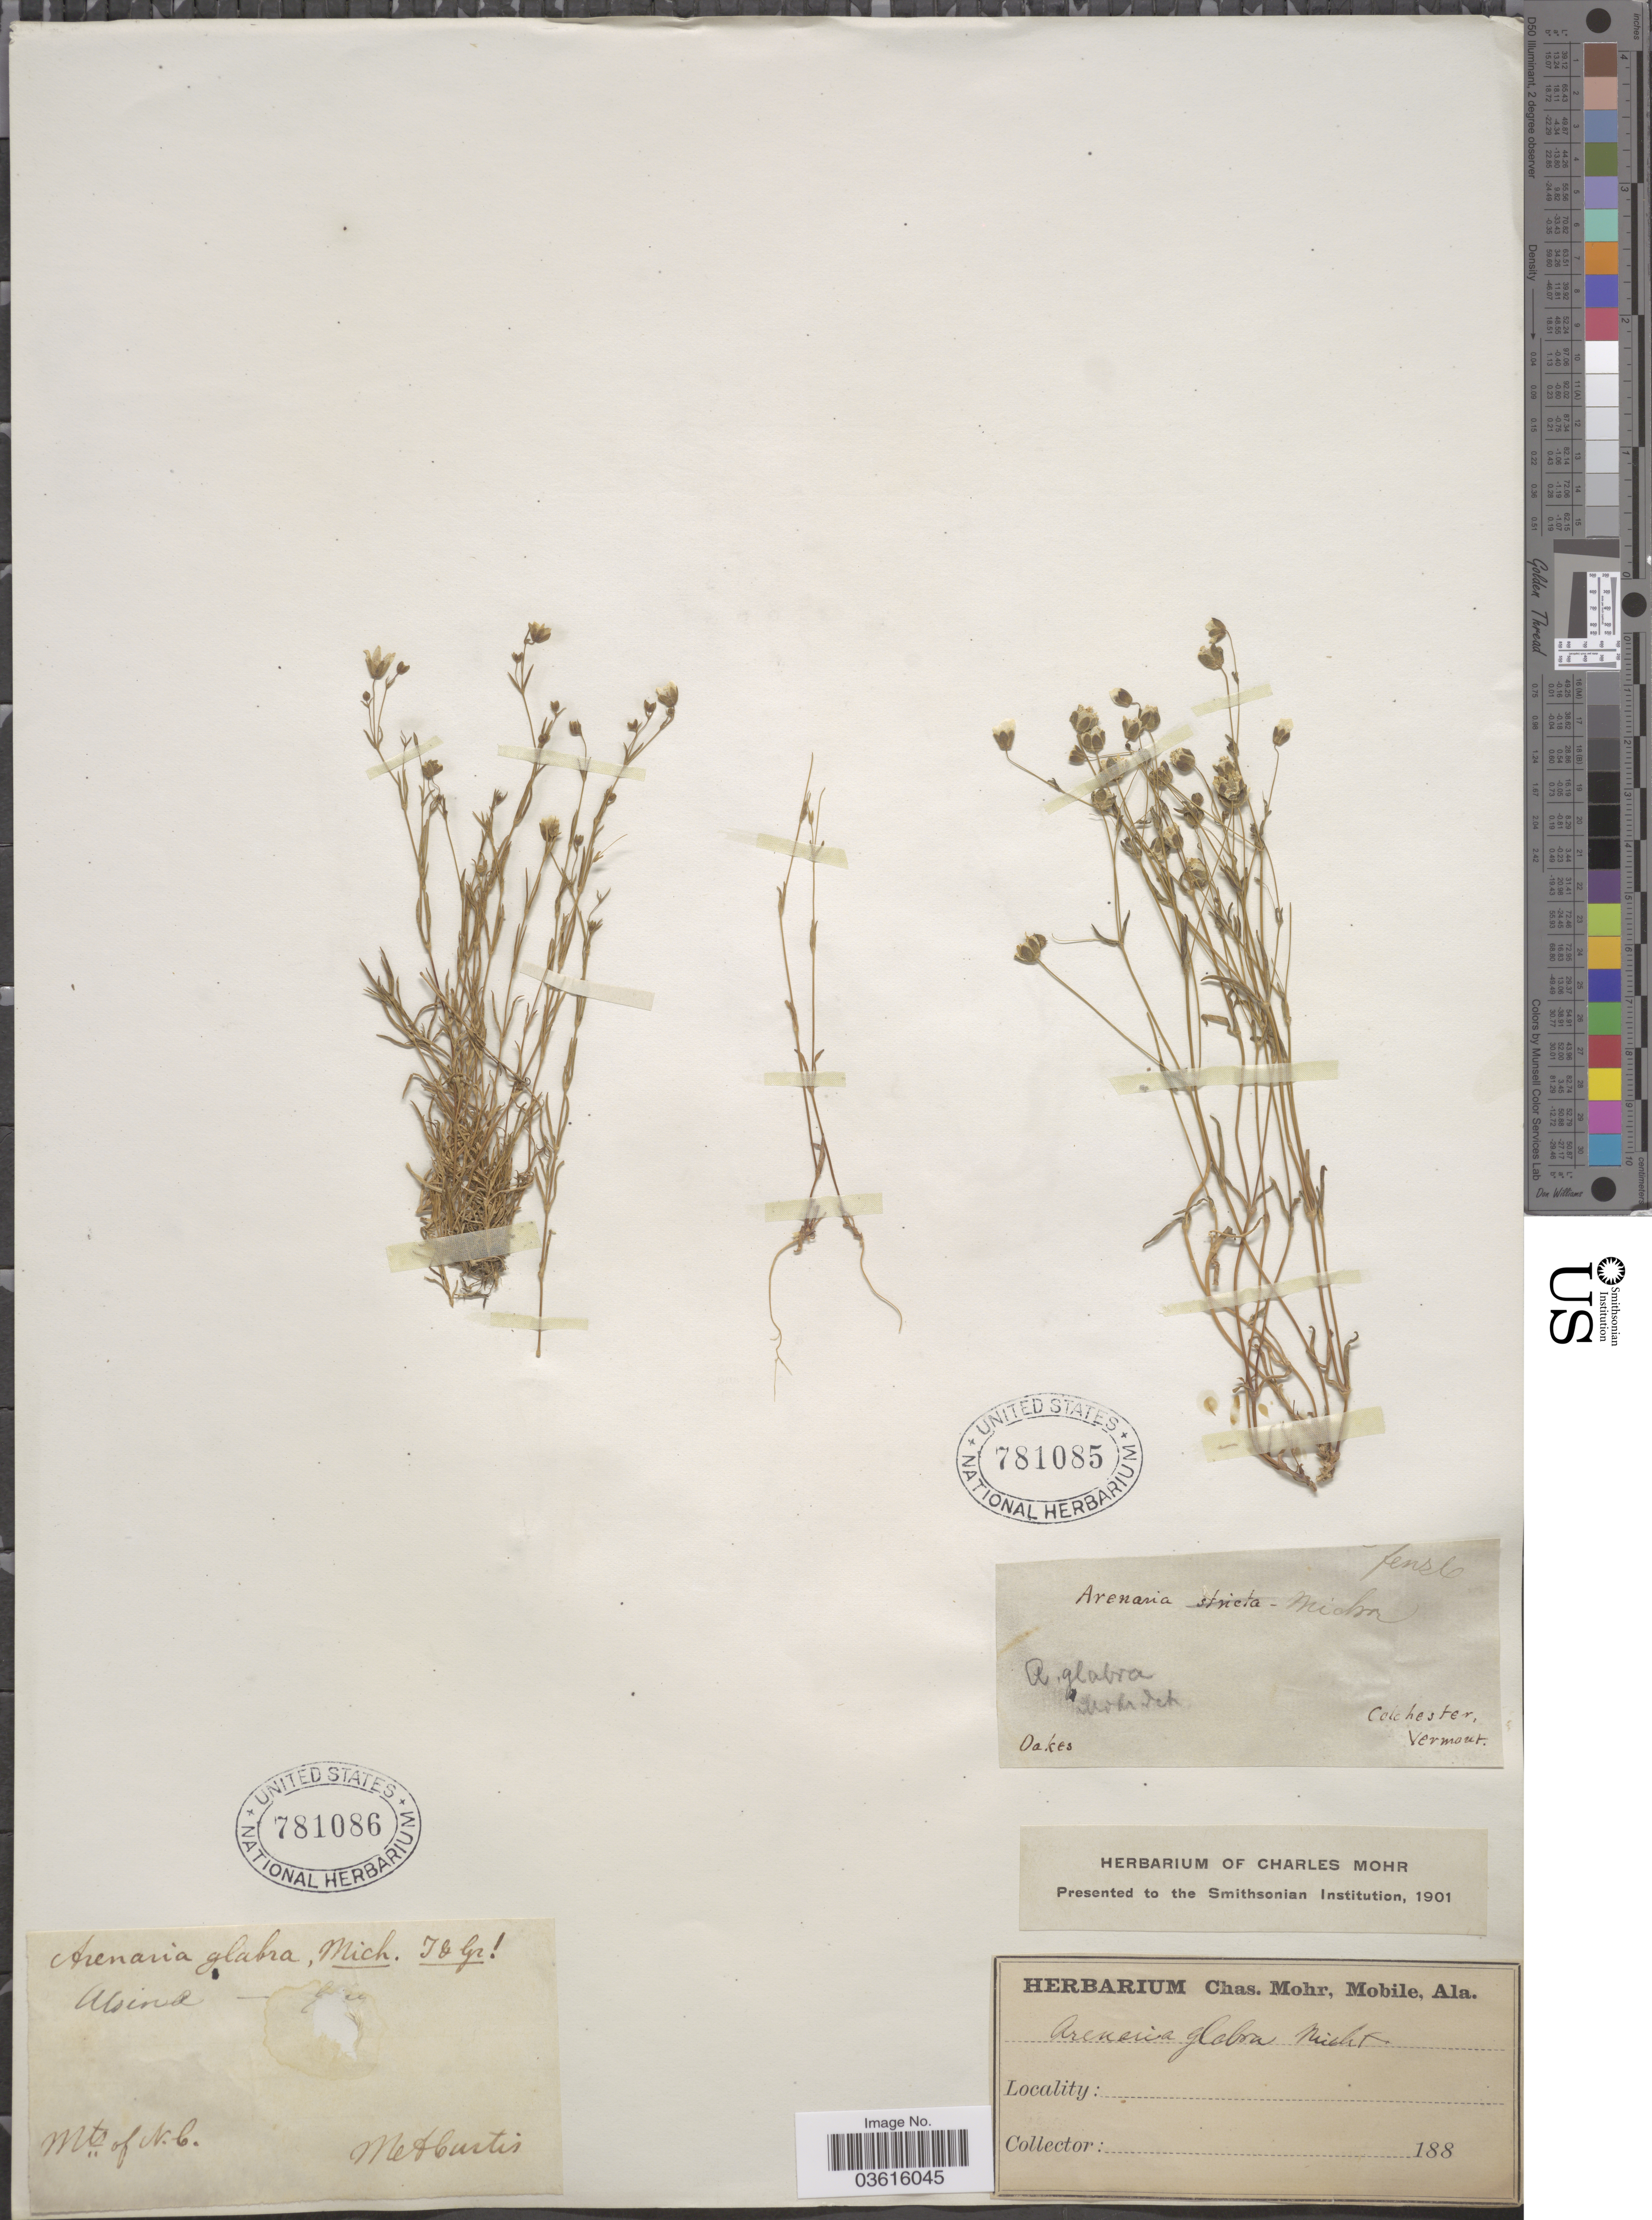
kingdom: Plantae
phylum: Tracheophyta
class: Magnoliopsida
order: Caryophyllales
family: Caryophyllaceae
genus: Minuartia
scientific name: Minuartia glabra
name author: (Michx.) Mattf.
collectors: -. Oakes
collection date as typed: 188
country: United States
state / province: Vermont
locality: Colchester.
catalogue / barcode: US 781085-2